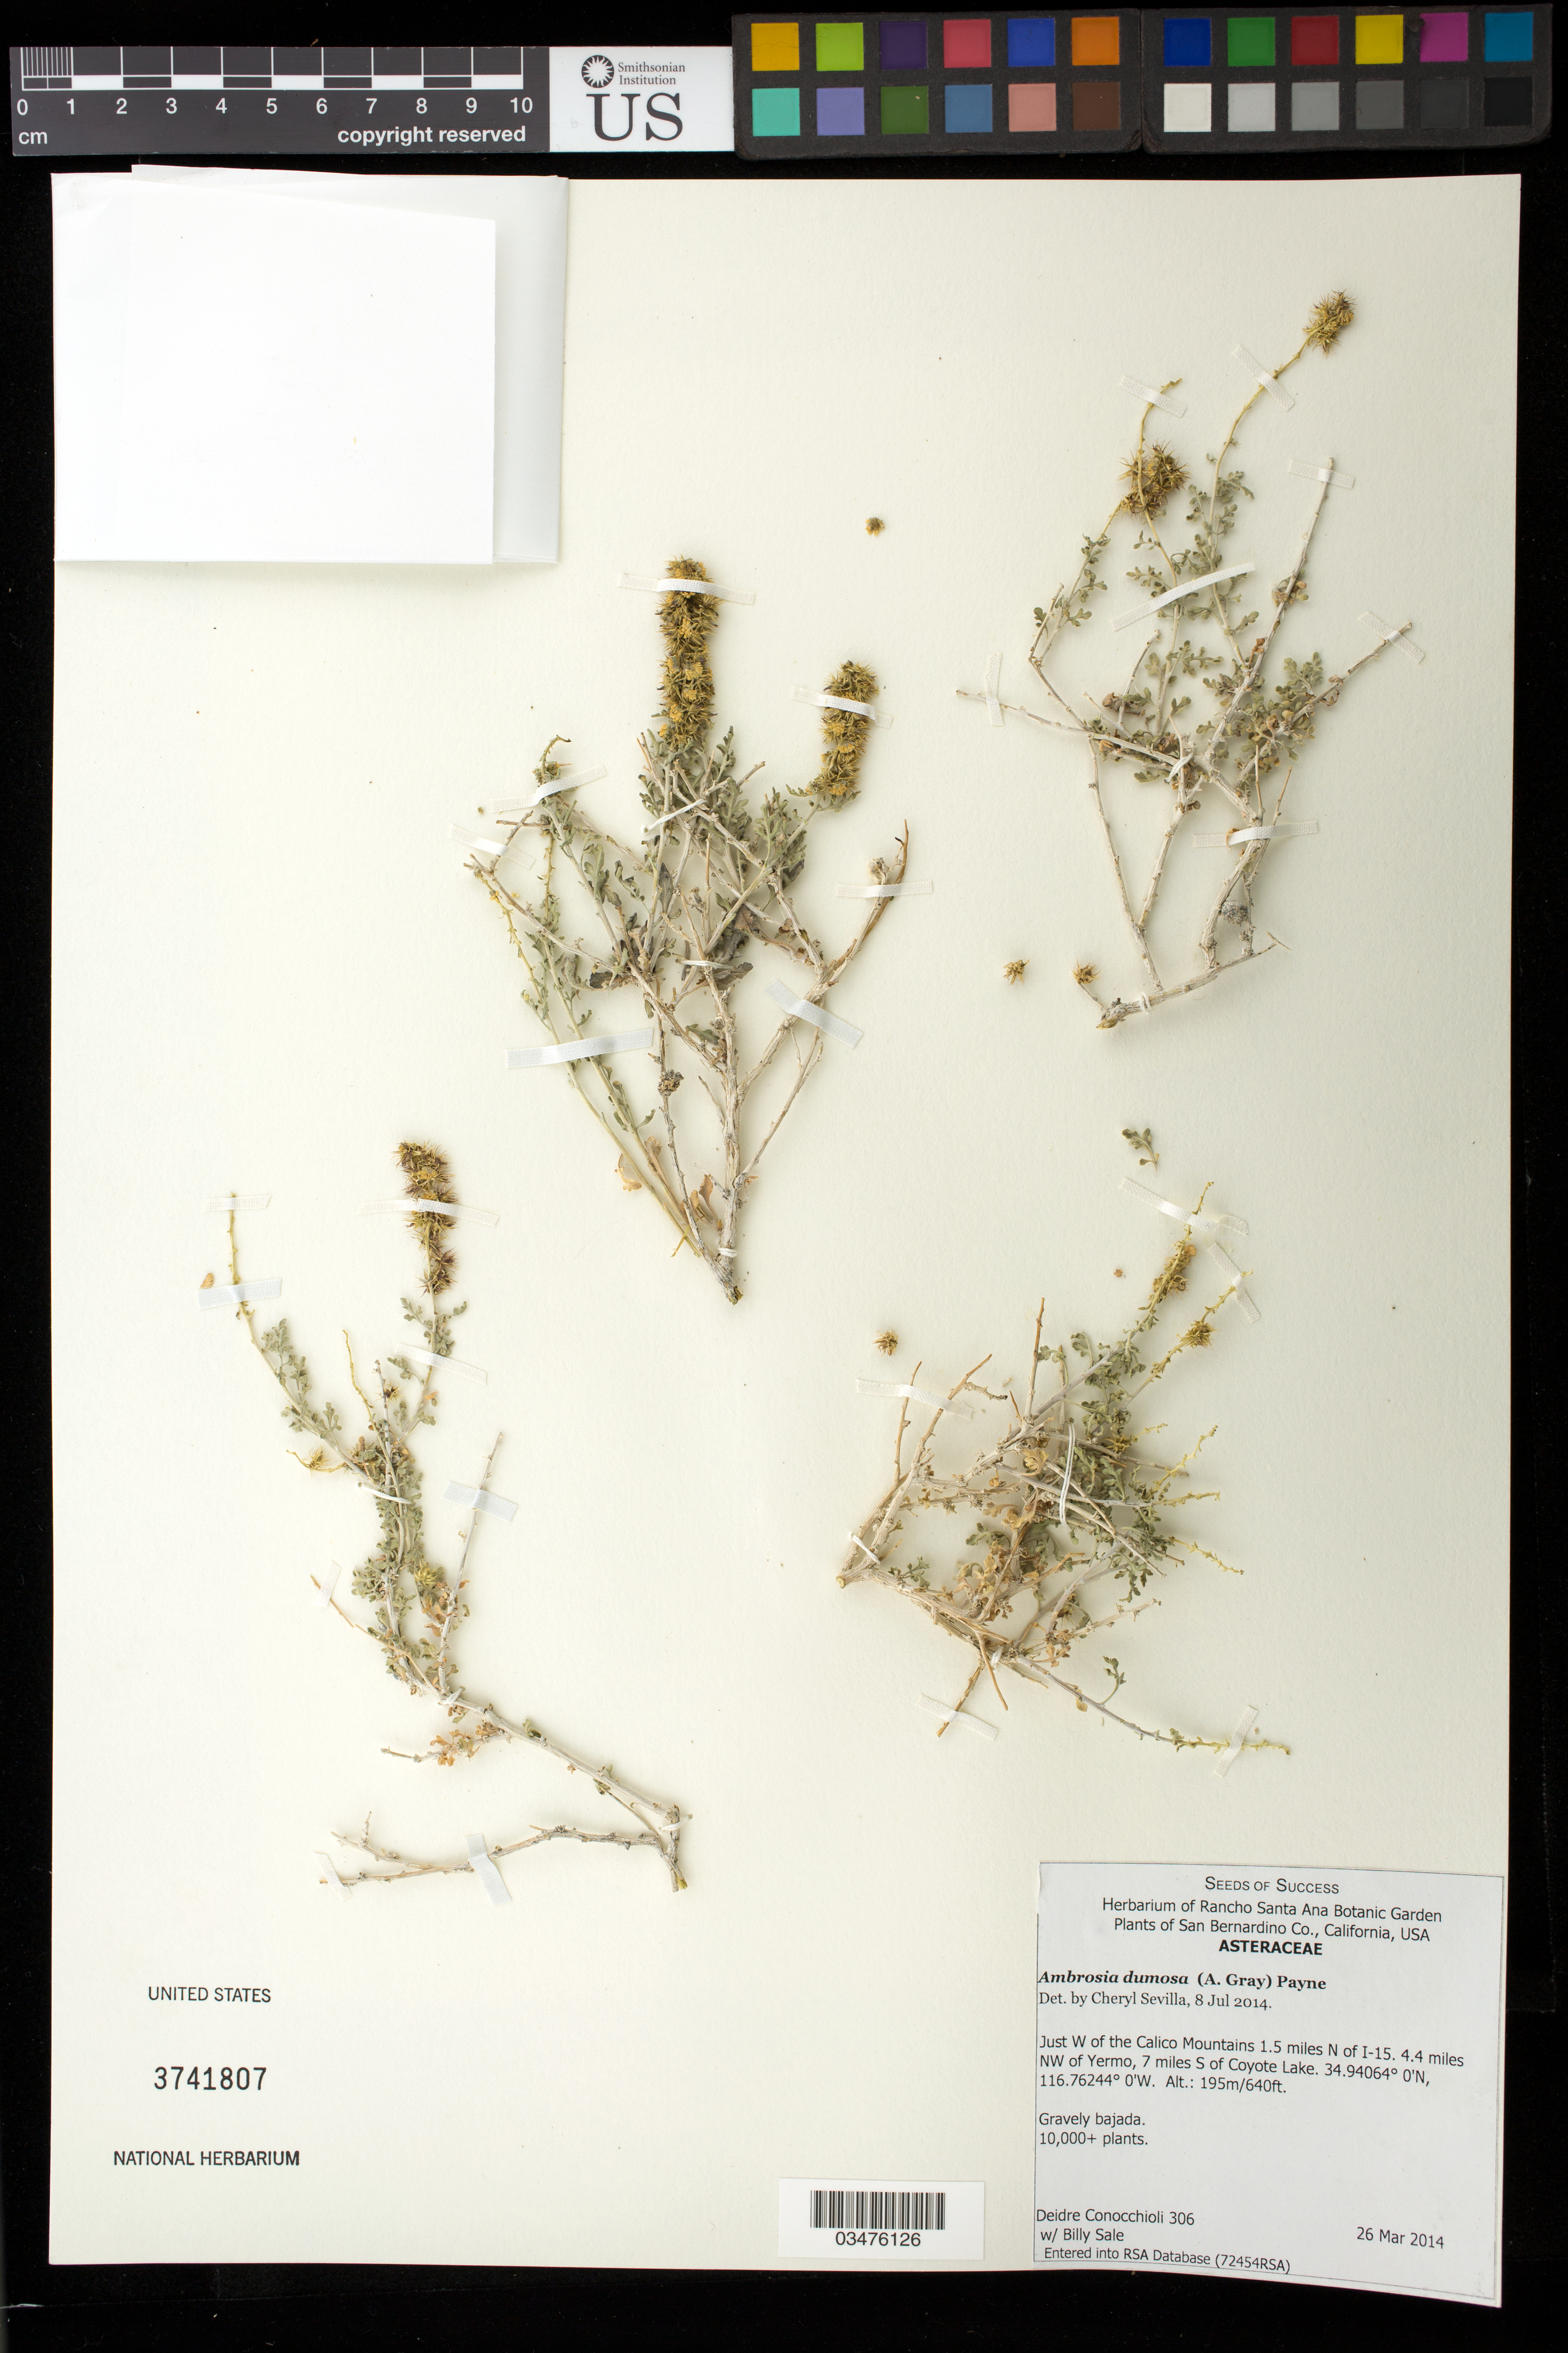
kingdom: Plantae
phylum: Tracheophyta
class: Magnoliopsida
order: Asterales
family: Asteraceae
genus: Ambrosia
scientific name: Ambrosia dumosa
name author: (A. Gray) W.W.Payne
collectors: D. Conocchioli & K. Sale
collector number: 306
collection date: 2014-03-26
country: United States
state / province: California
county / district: San Bernardino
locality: W of the Calico Mts 1.5 mi. N of I-15. 4.4 mi. NW of Yermo, 7 mi. S of Coyote Lake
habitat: Gravely bajada.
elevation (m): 195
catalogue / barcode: US 3741807